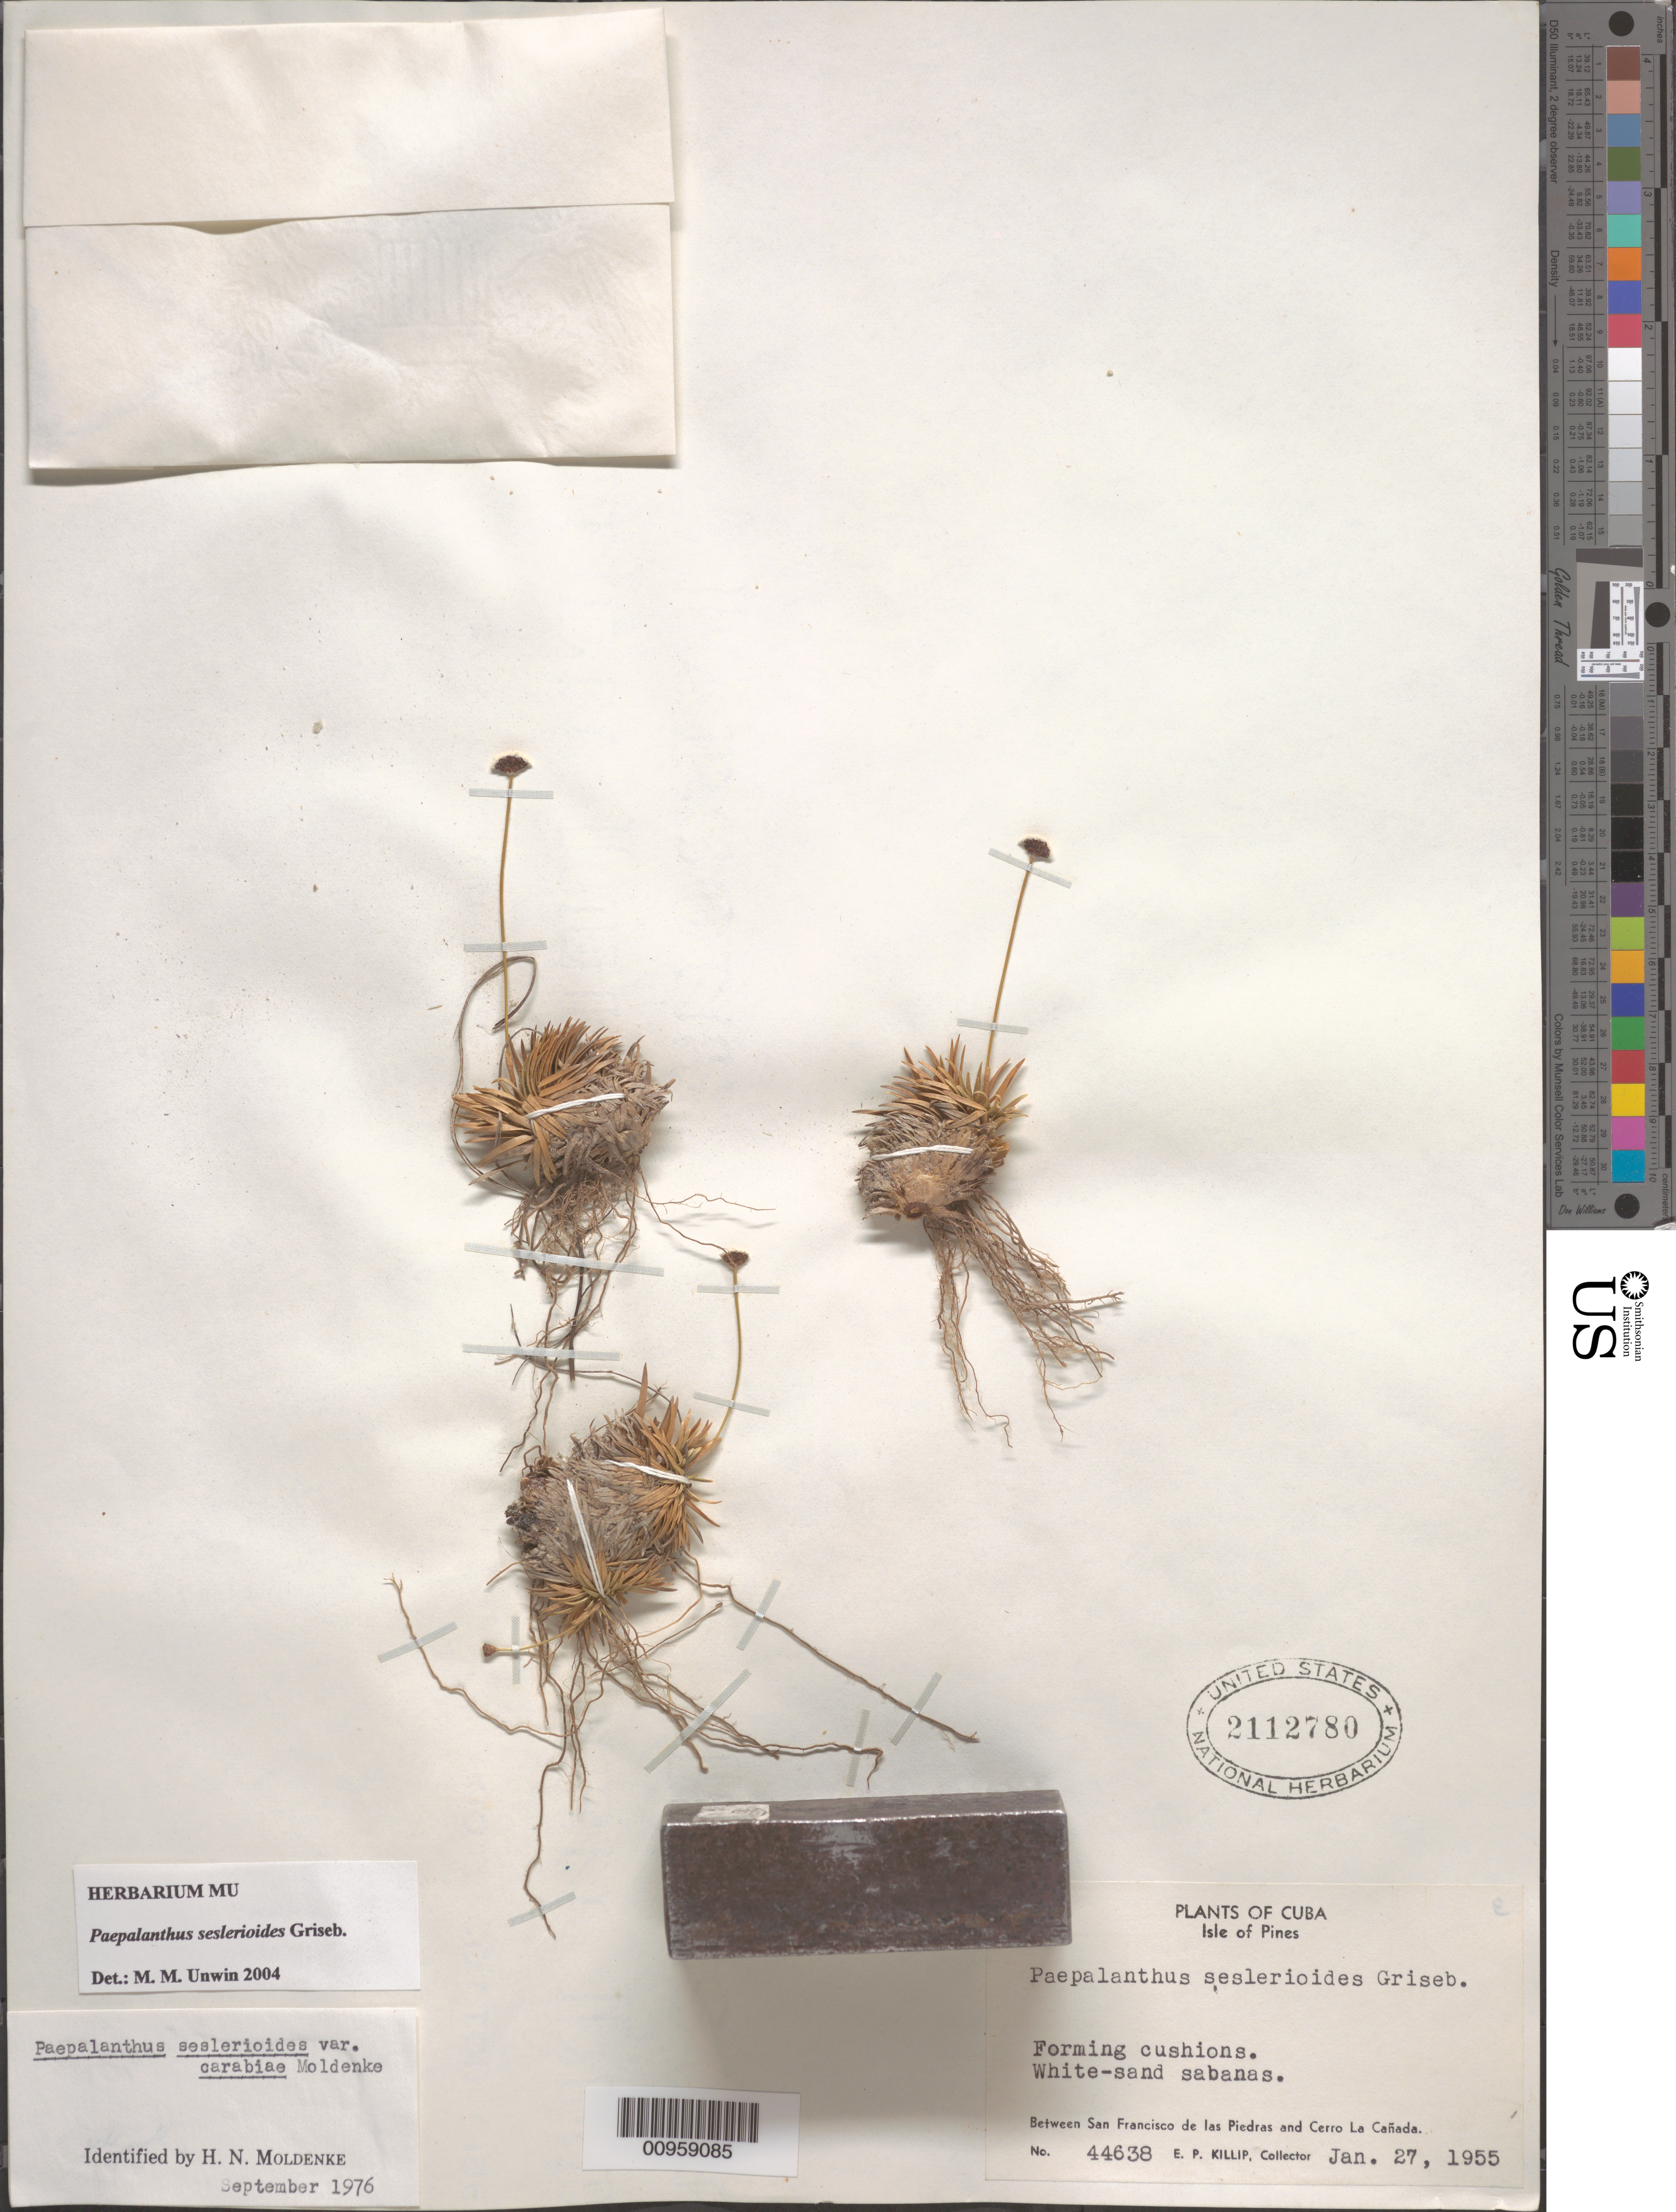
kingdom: Plantae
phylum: Tracheophyta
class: Liliopsida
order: Poales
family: Eriocaulaceae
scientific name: Giuliettia seslerioides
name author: (Griseb.) Andrino & Sano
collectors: E. P. Killip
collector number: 44638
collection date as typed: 27 Jan 1955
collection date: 1955-01-27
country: Cuba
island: Isla de la Juventud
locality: Isle of Pines, between San Francisco de las Piedras and Cerro La Cañada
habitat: White-sand sabanas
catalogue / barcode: US 2112780